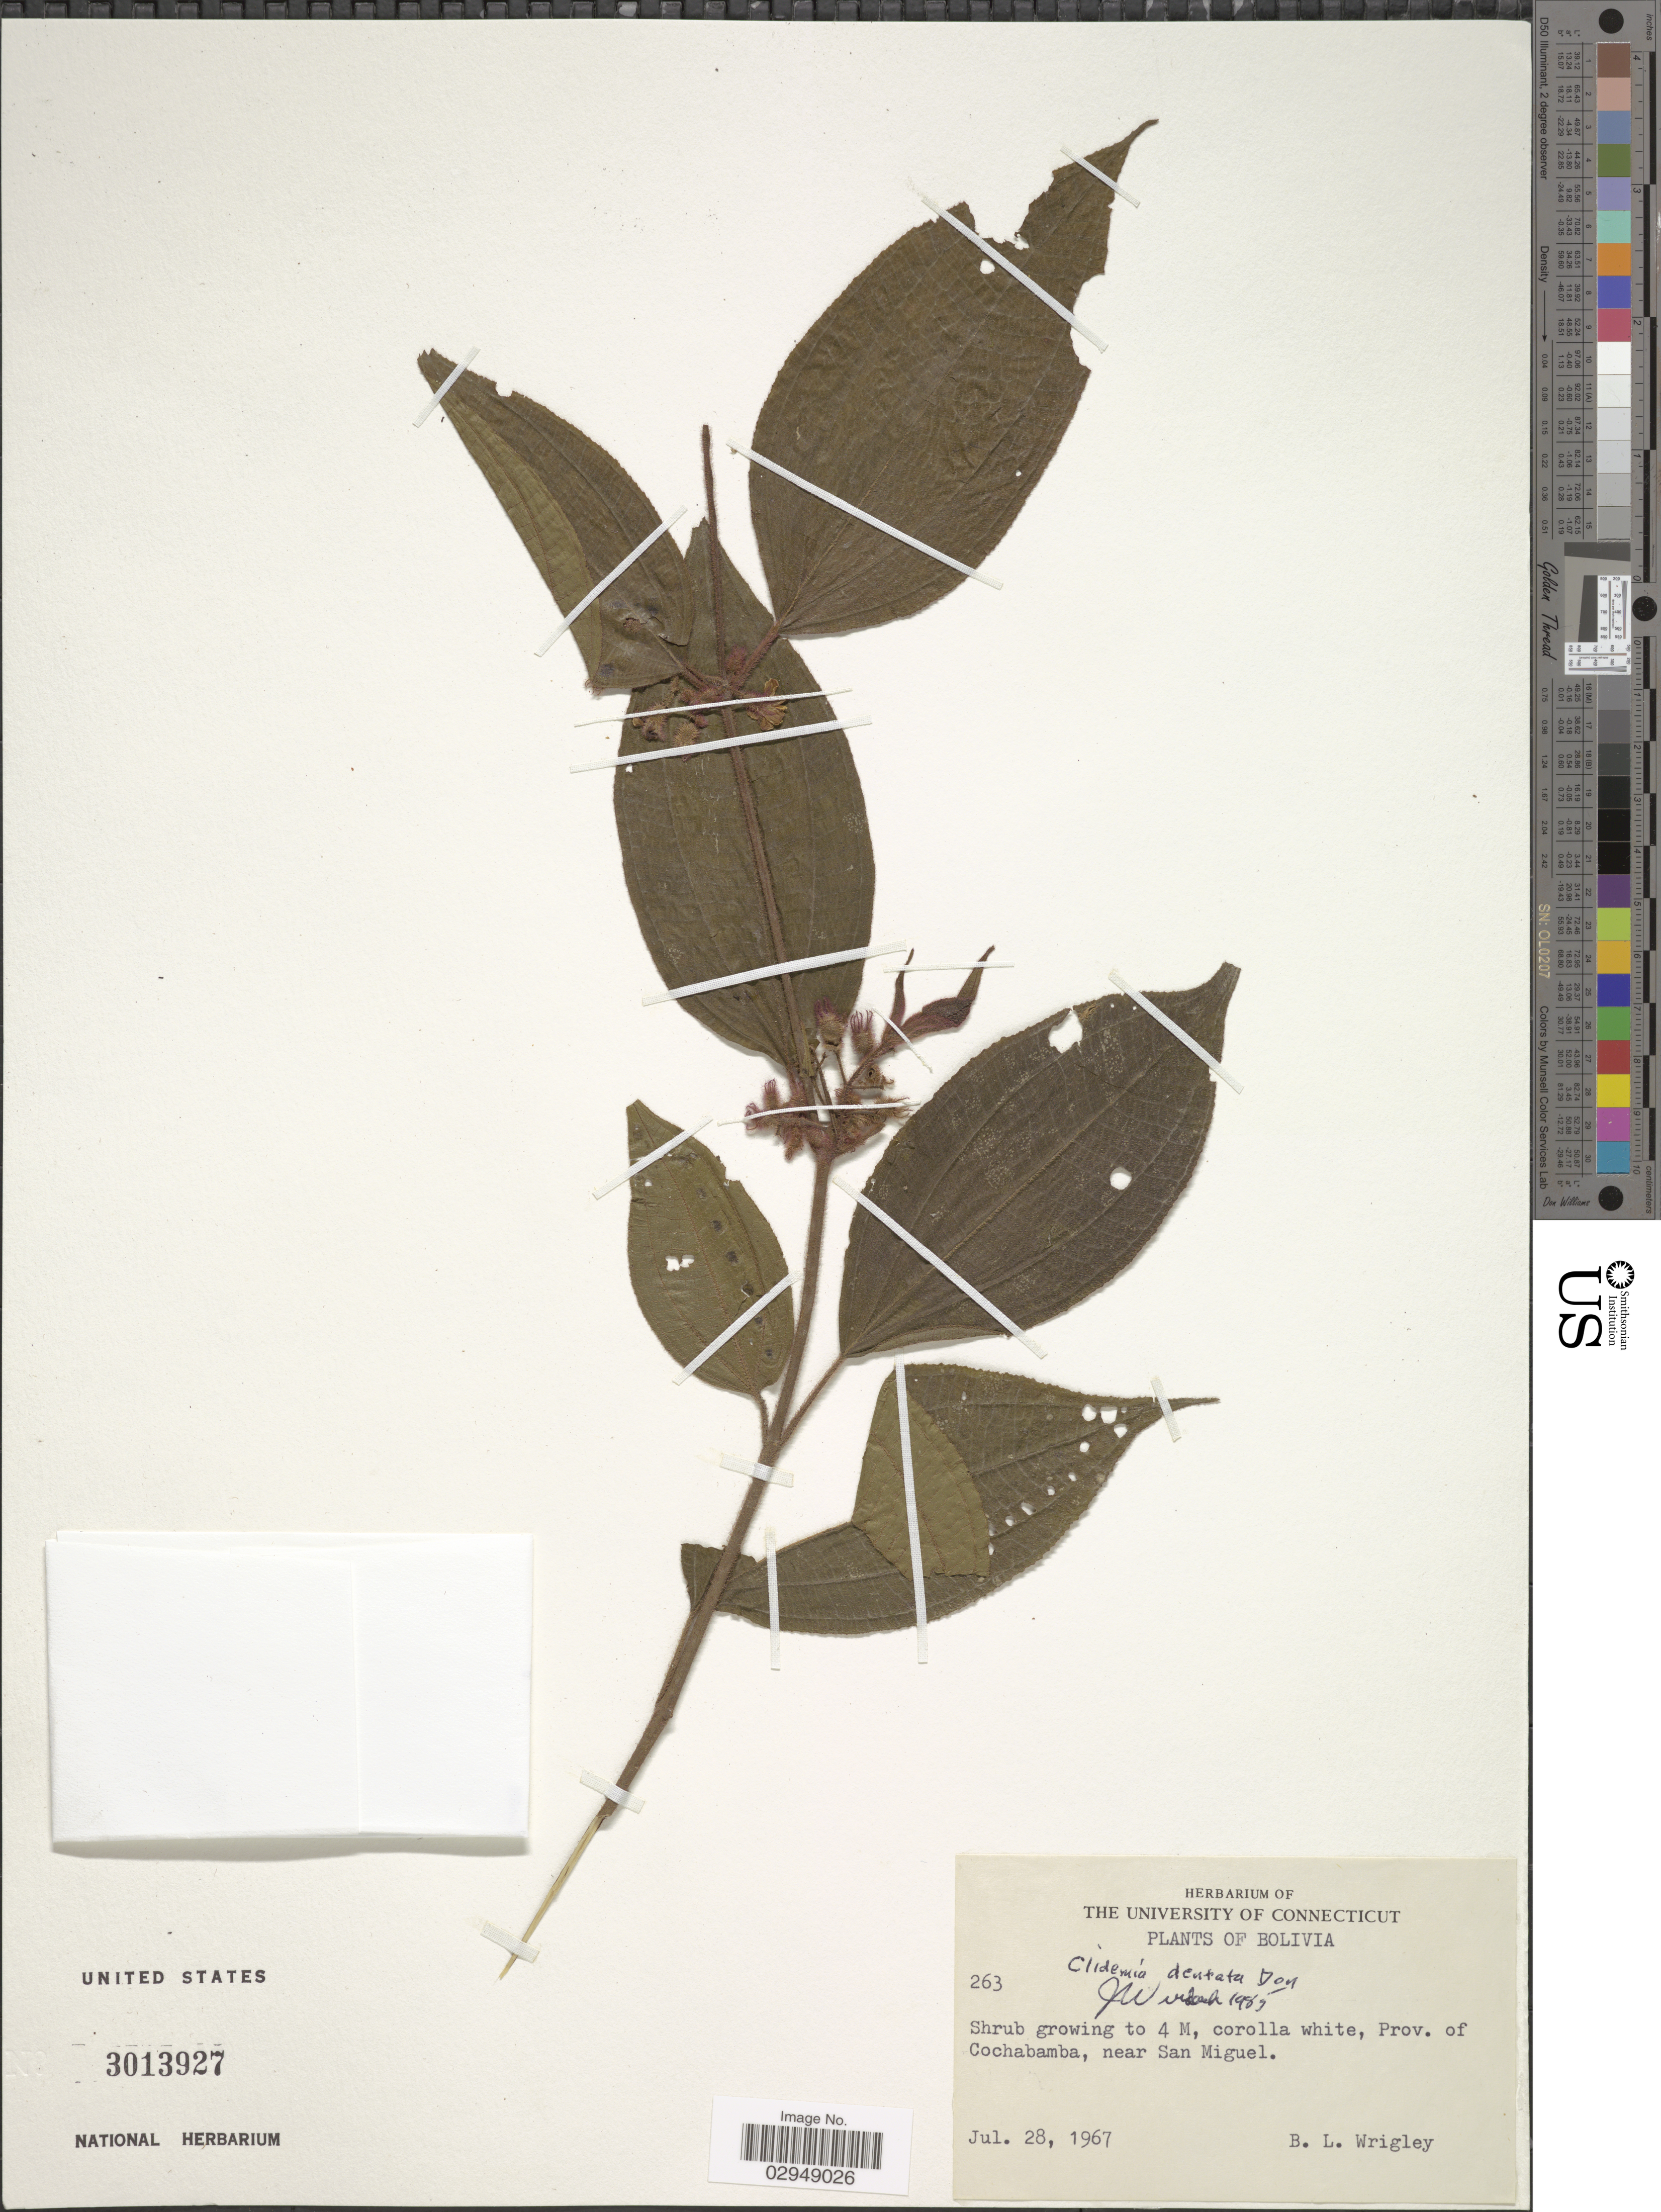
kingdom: Plantae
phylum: Tracheophyta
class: Magnoliopsida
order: Myrtales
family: Melastomataceae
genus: Clidemia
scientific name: Clidemia dentata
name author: D. Don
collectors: B. L. Wrigley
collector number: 263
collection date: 1967-07-28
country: Bolivia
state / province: Cochabamba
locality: Near San Miguel.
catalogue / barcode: US 3013927